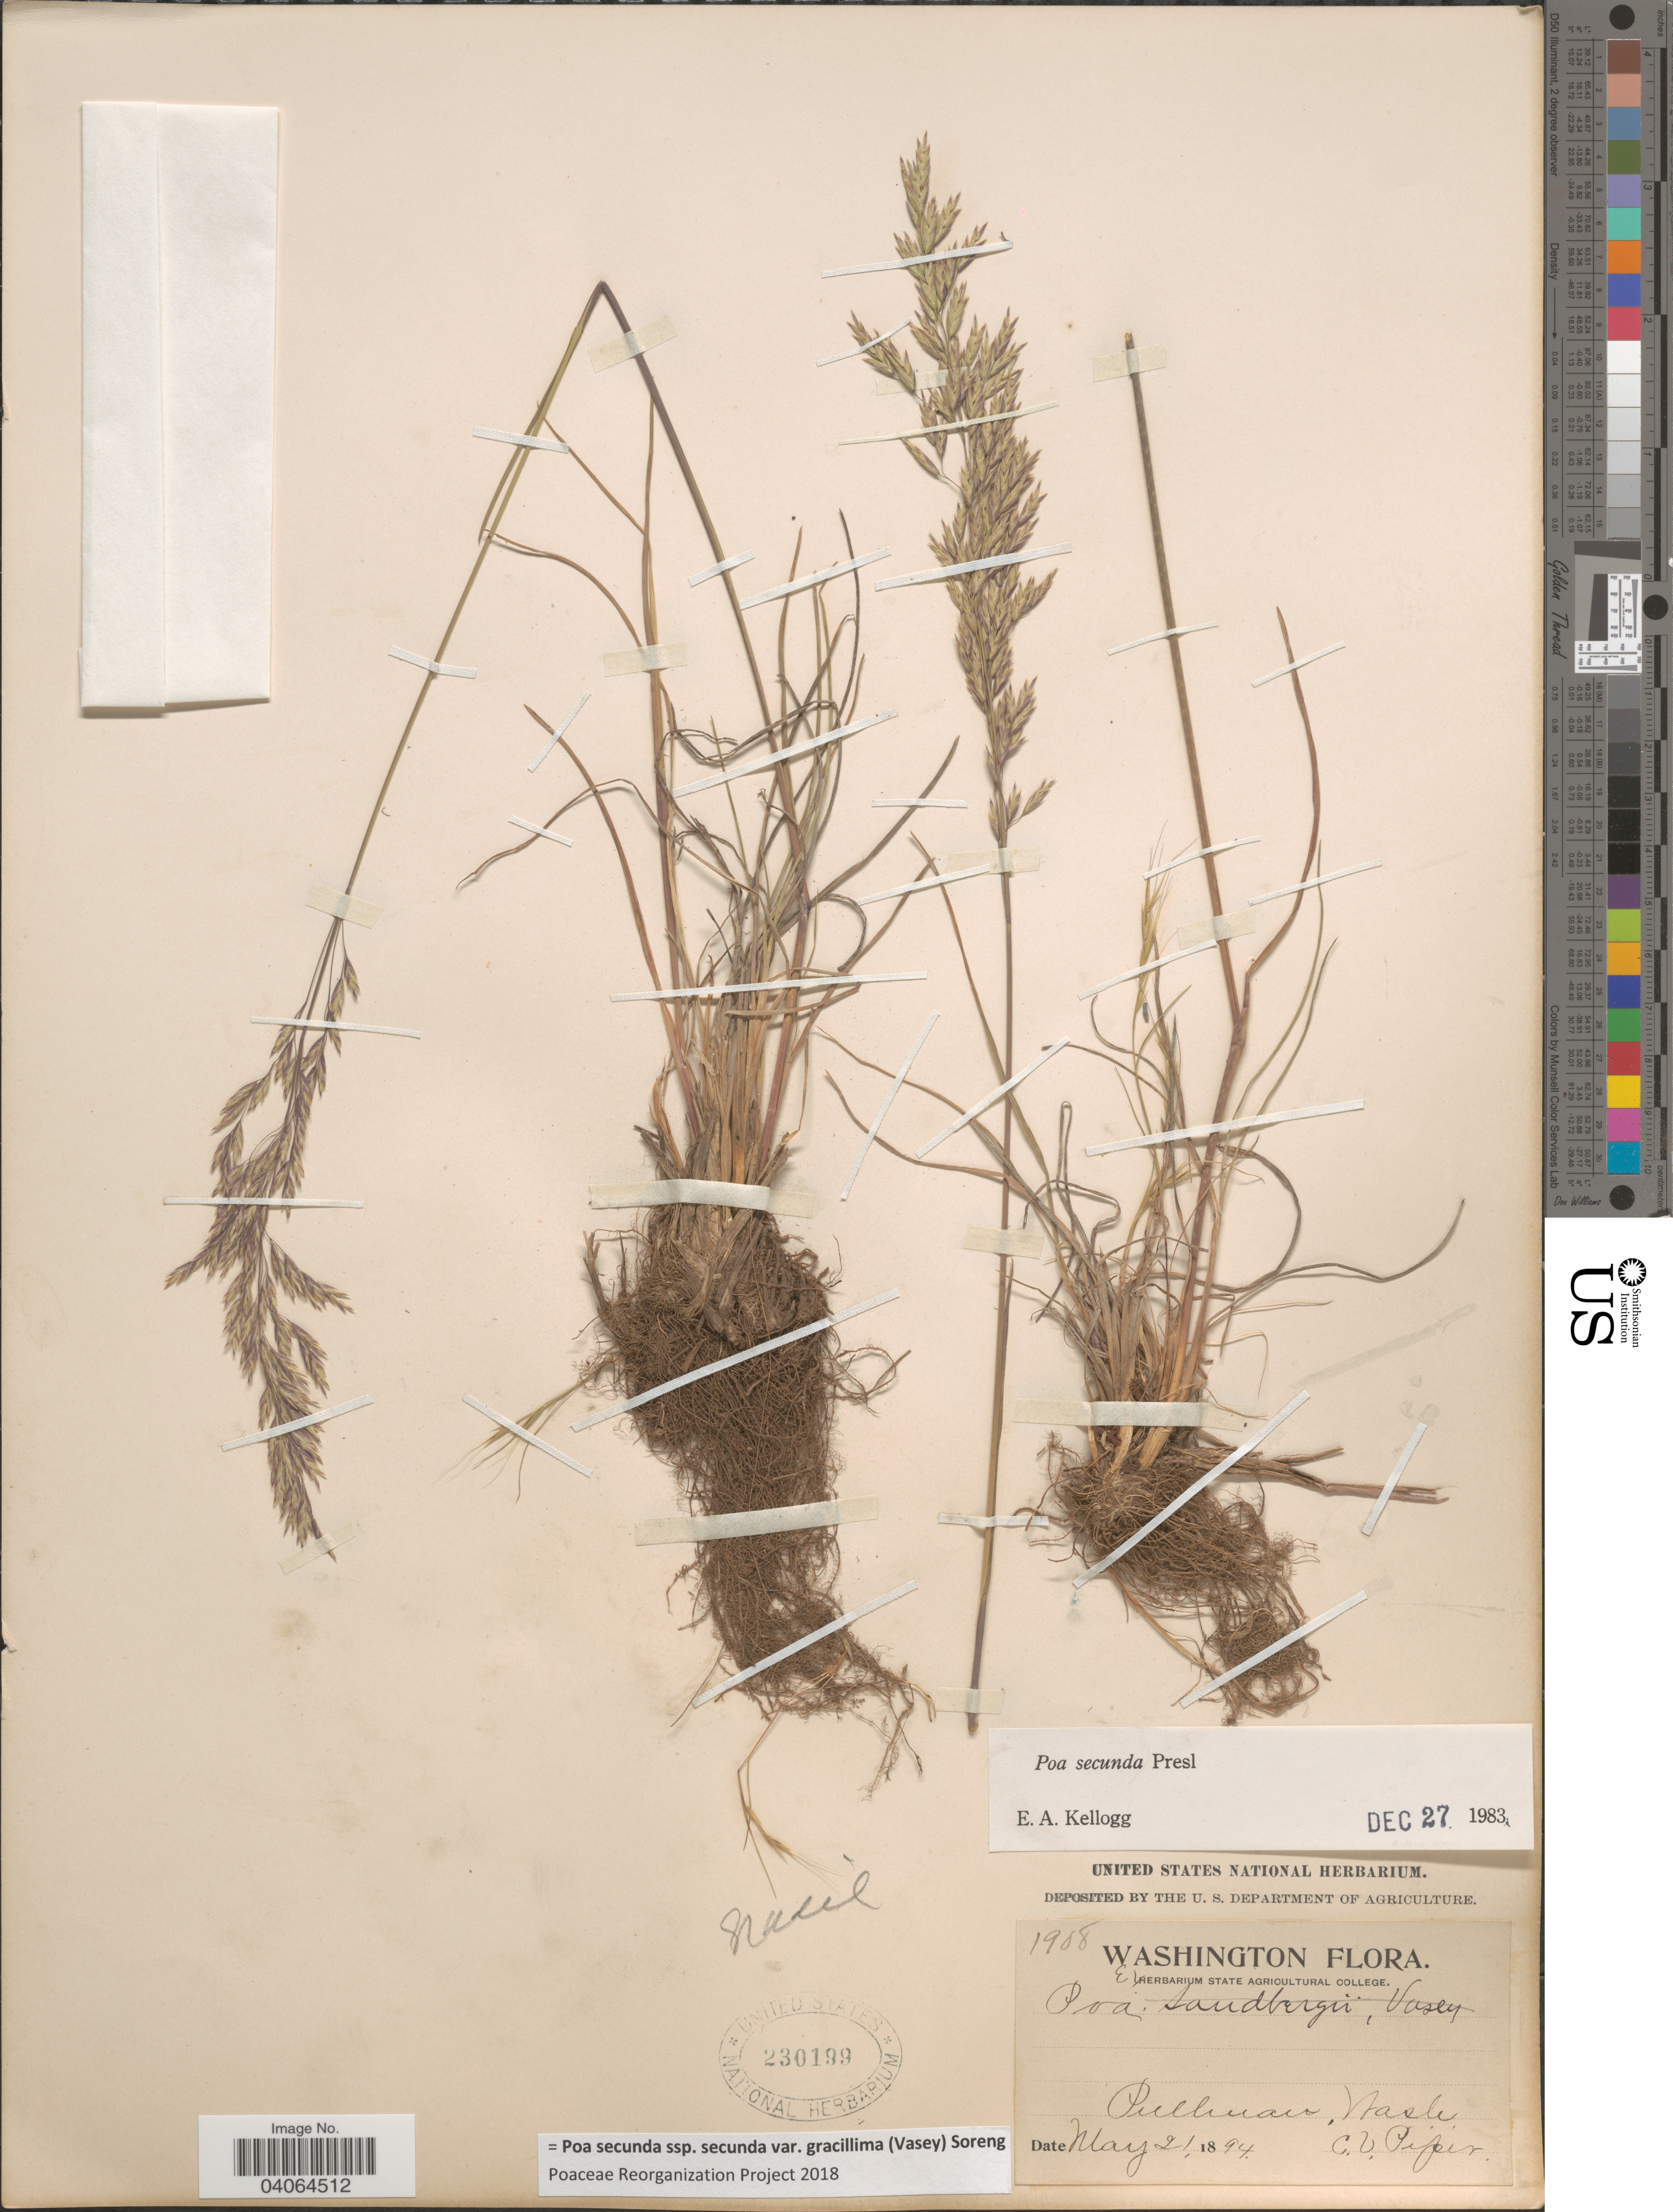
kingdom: Plantae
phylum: Tracheophyta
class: Liliopsida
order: Poales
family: Poaceae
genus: Poa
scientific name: Poa secunda subsp. secunda var. gracillima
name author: (Vasey) Soreng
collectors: C. V. Piper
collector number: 1908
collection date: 1894-05-21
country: United States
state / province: Washington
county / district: Whitman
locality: Pullman.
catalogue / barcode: US 230199